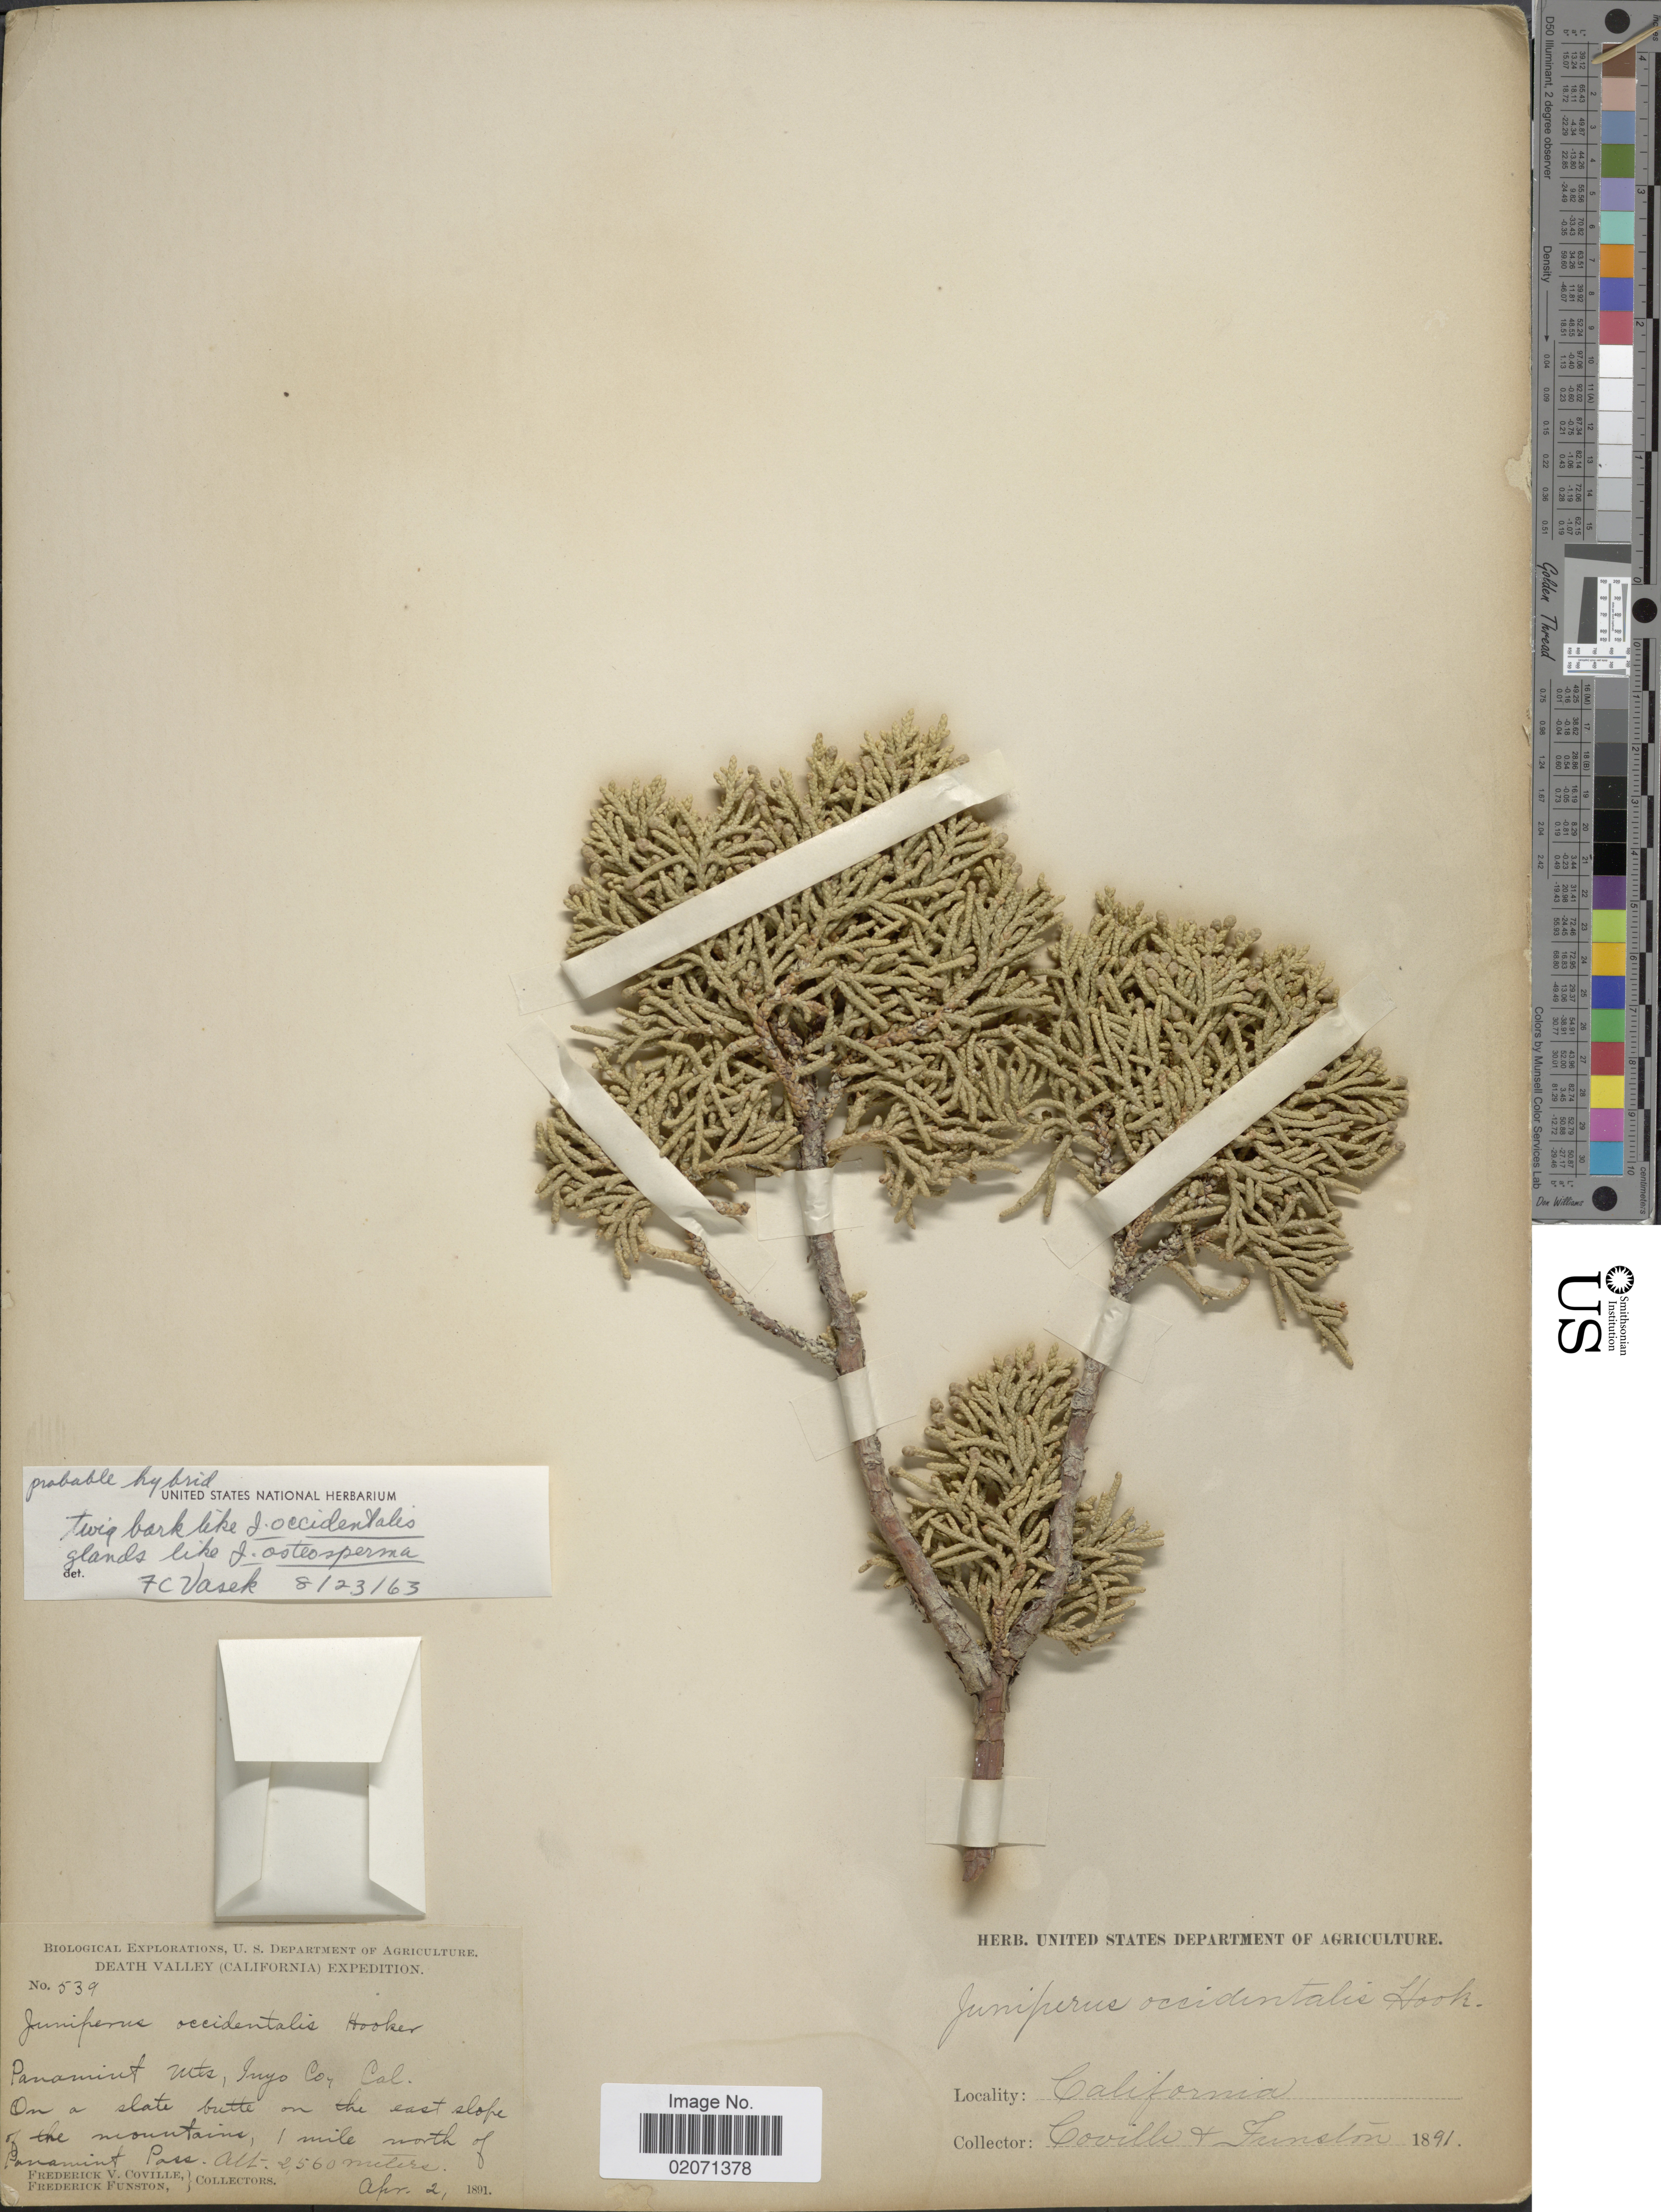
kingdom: Plantae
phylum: Tracheophyta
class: Pinopsida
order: Pinales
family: Cupressaceae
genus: Juniperus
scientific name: Juniperus occidentalis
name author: Hook.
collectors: F. V. Coville & F. Funston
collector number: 539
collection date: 1891-04-02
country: United States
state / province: California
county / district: Inyo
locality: Death Valley. Panamint Mts, Inyo Co. Cal. On a slate butte on the east slope of the mountain, 1 miles north of Panamint Pass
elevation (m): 2560